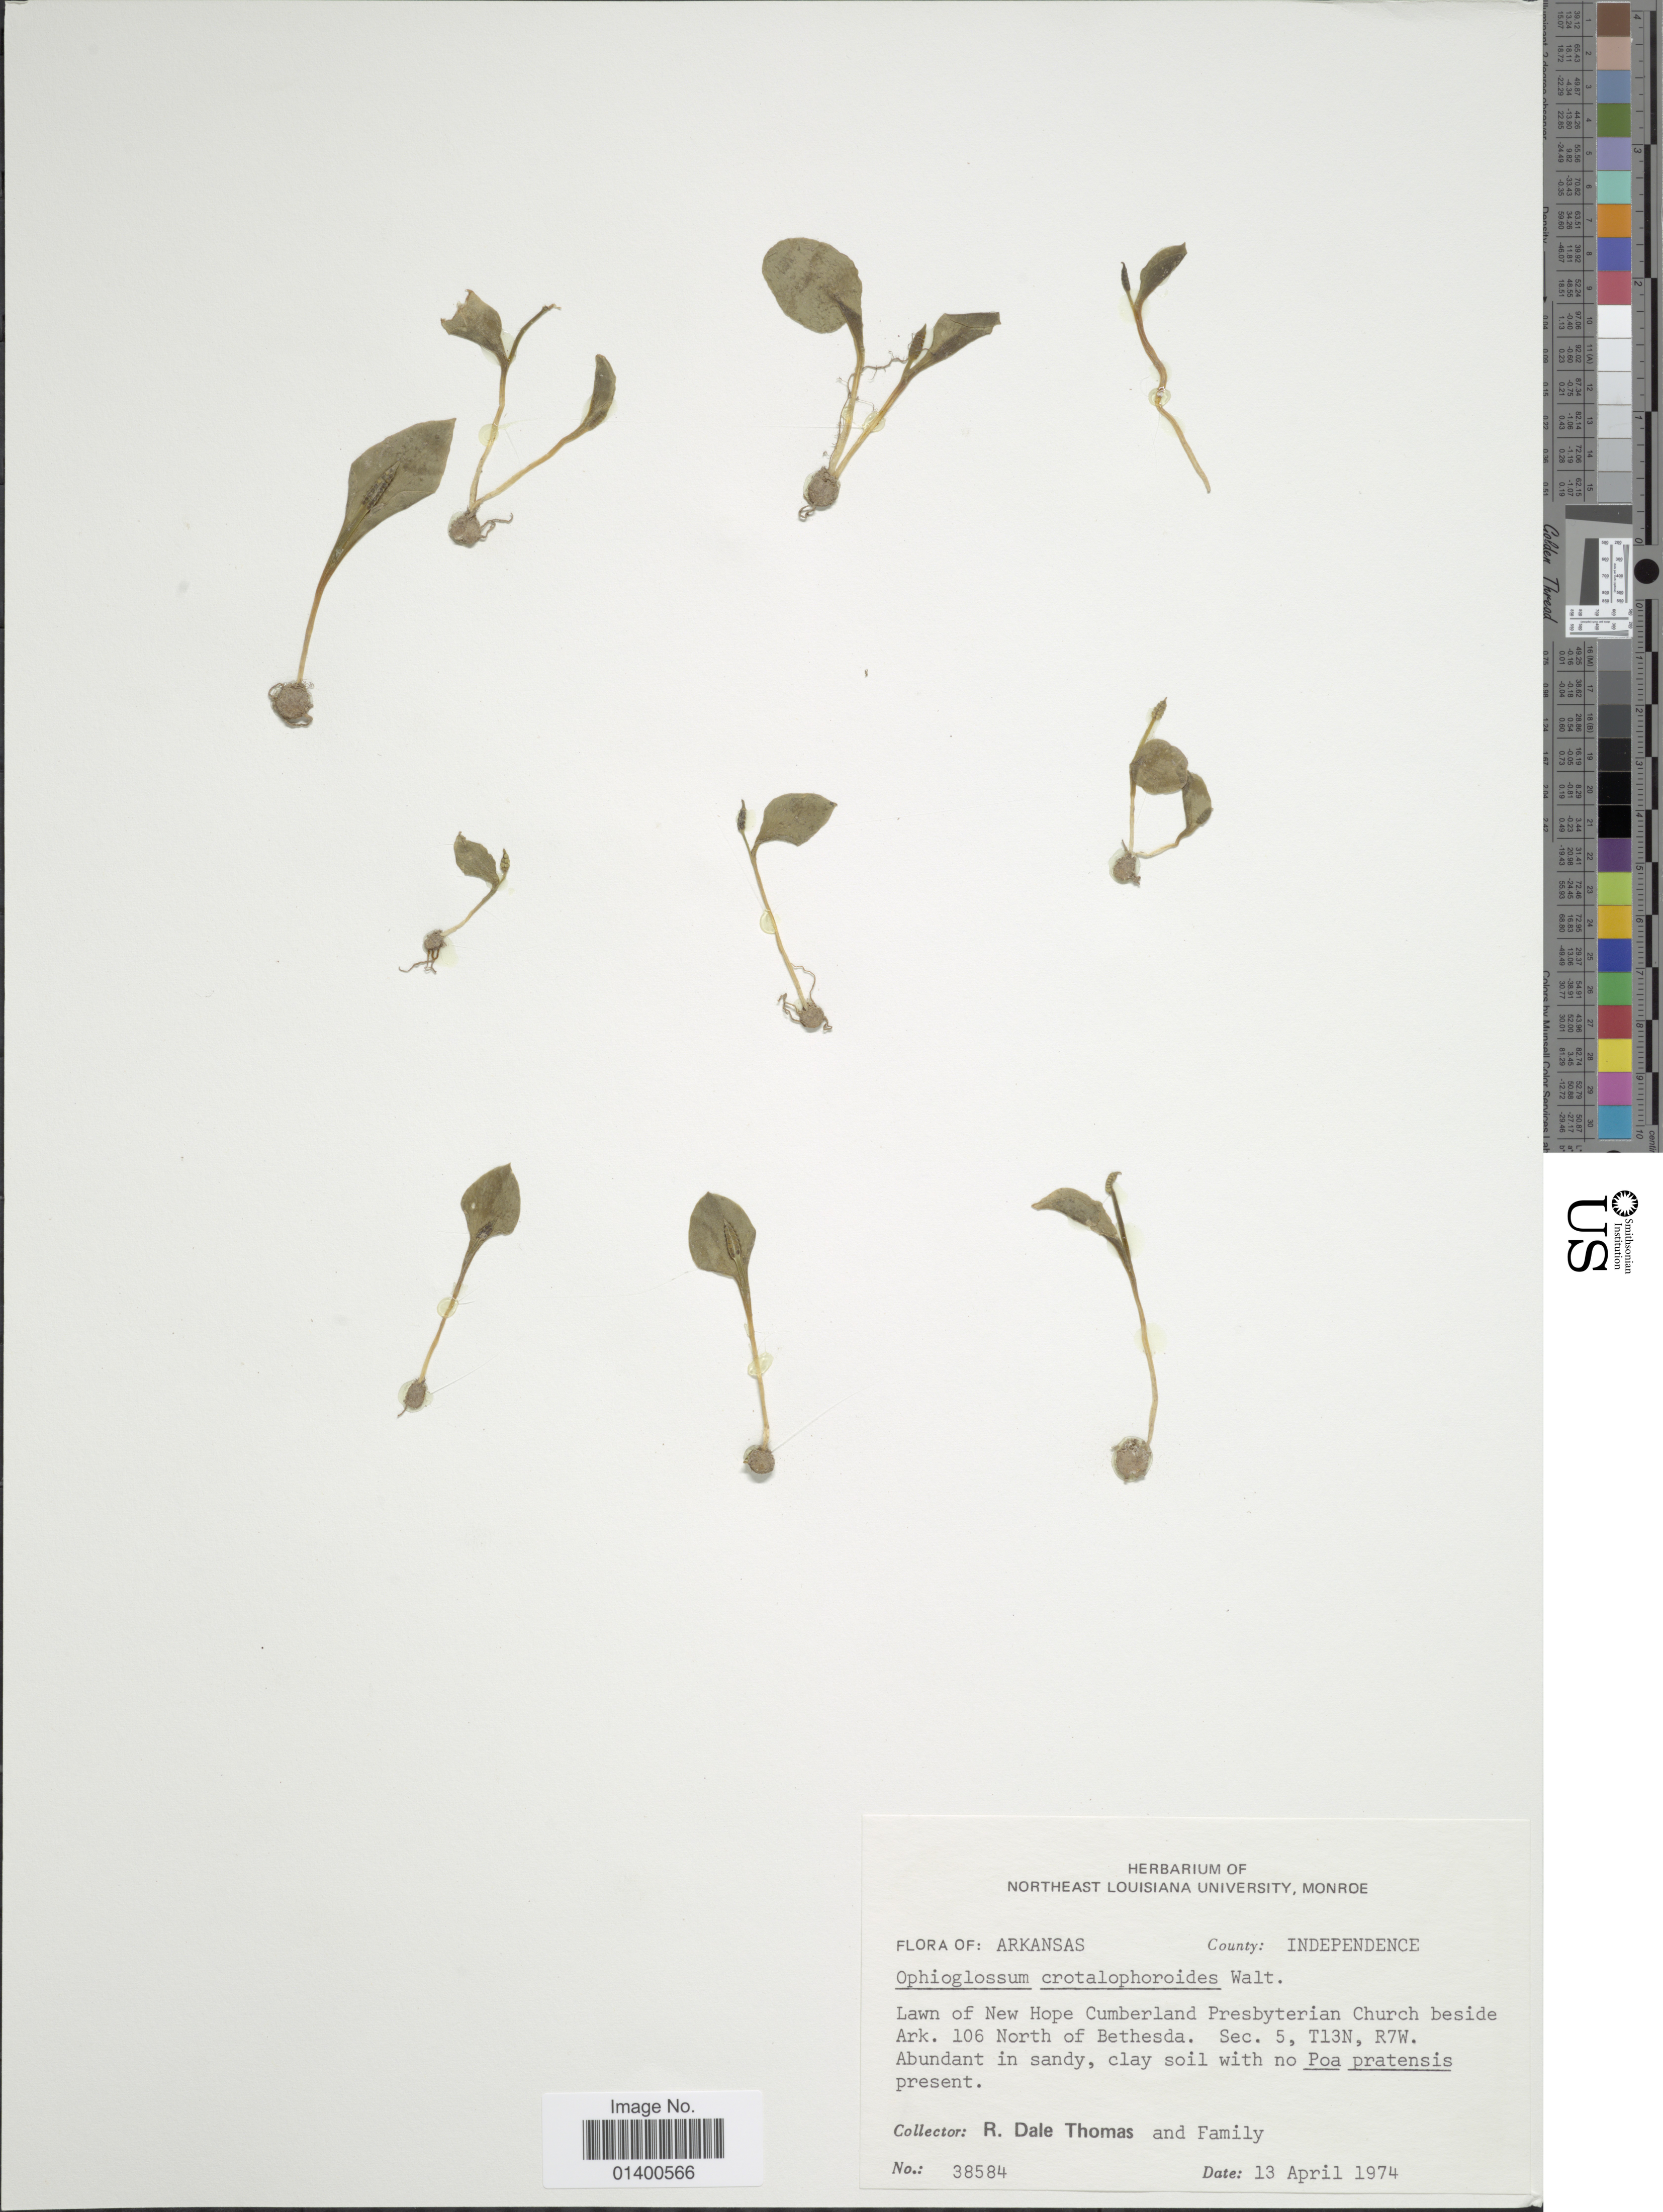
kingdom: Plantae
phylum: Tracheophyta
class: Polypodiopsida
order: Ophioglossales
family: Ophioglossaceae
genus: Ophioglossum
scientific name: Ophioglossum crotalophoroides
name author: Walter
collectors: R. Thomas & et al.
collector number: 38584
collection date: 1974-04-13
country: United States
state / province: Arkansas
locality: County Independence, Lawn of New Hope Cumberland Presbyterian Church beside Ark. 106 north of Bethesda, sec. 5, T13N, R7W